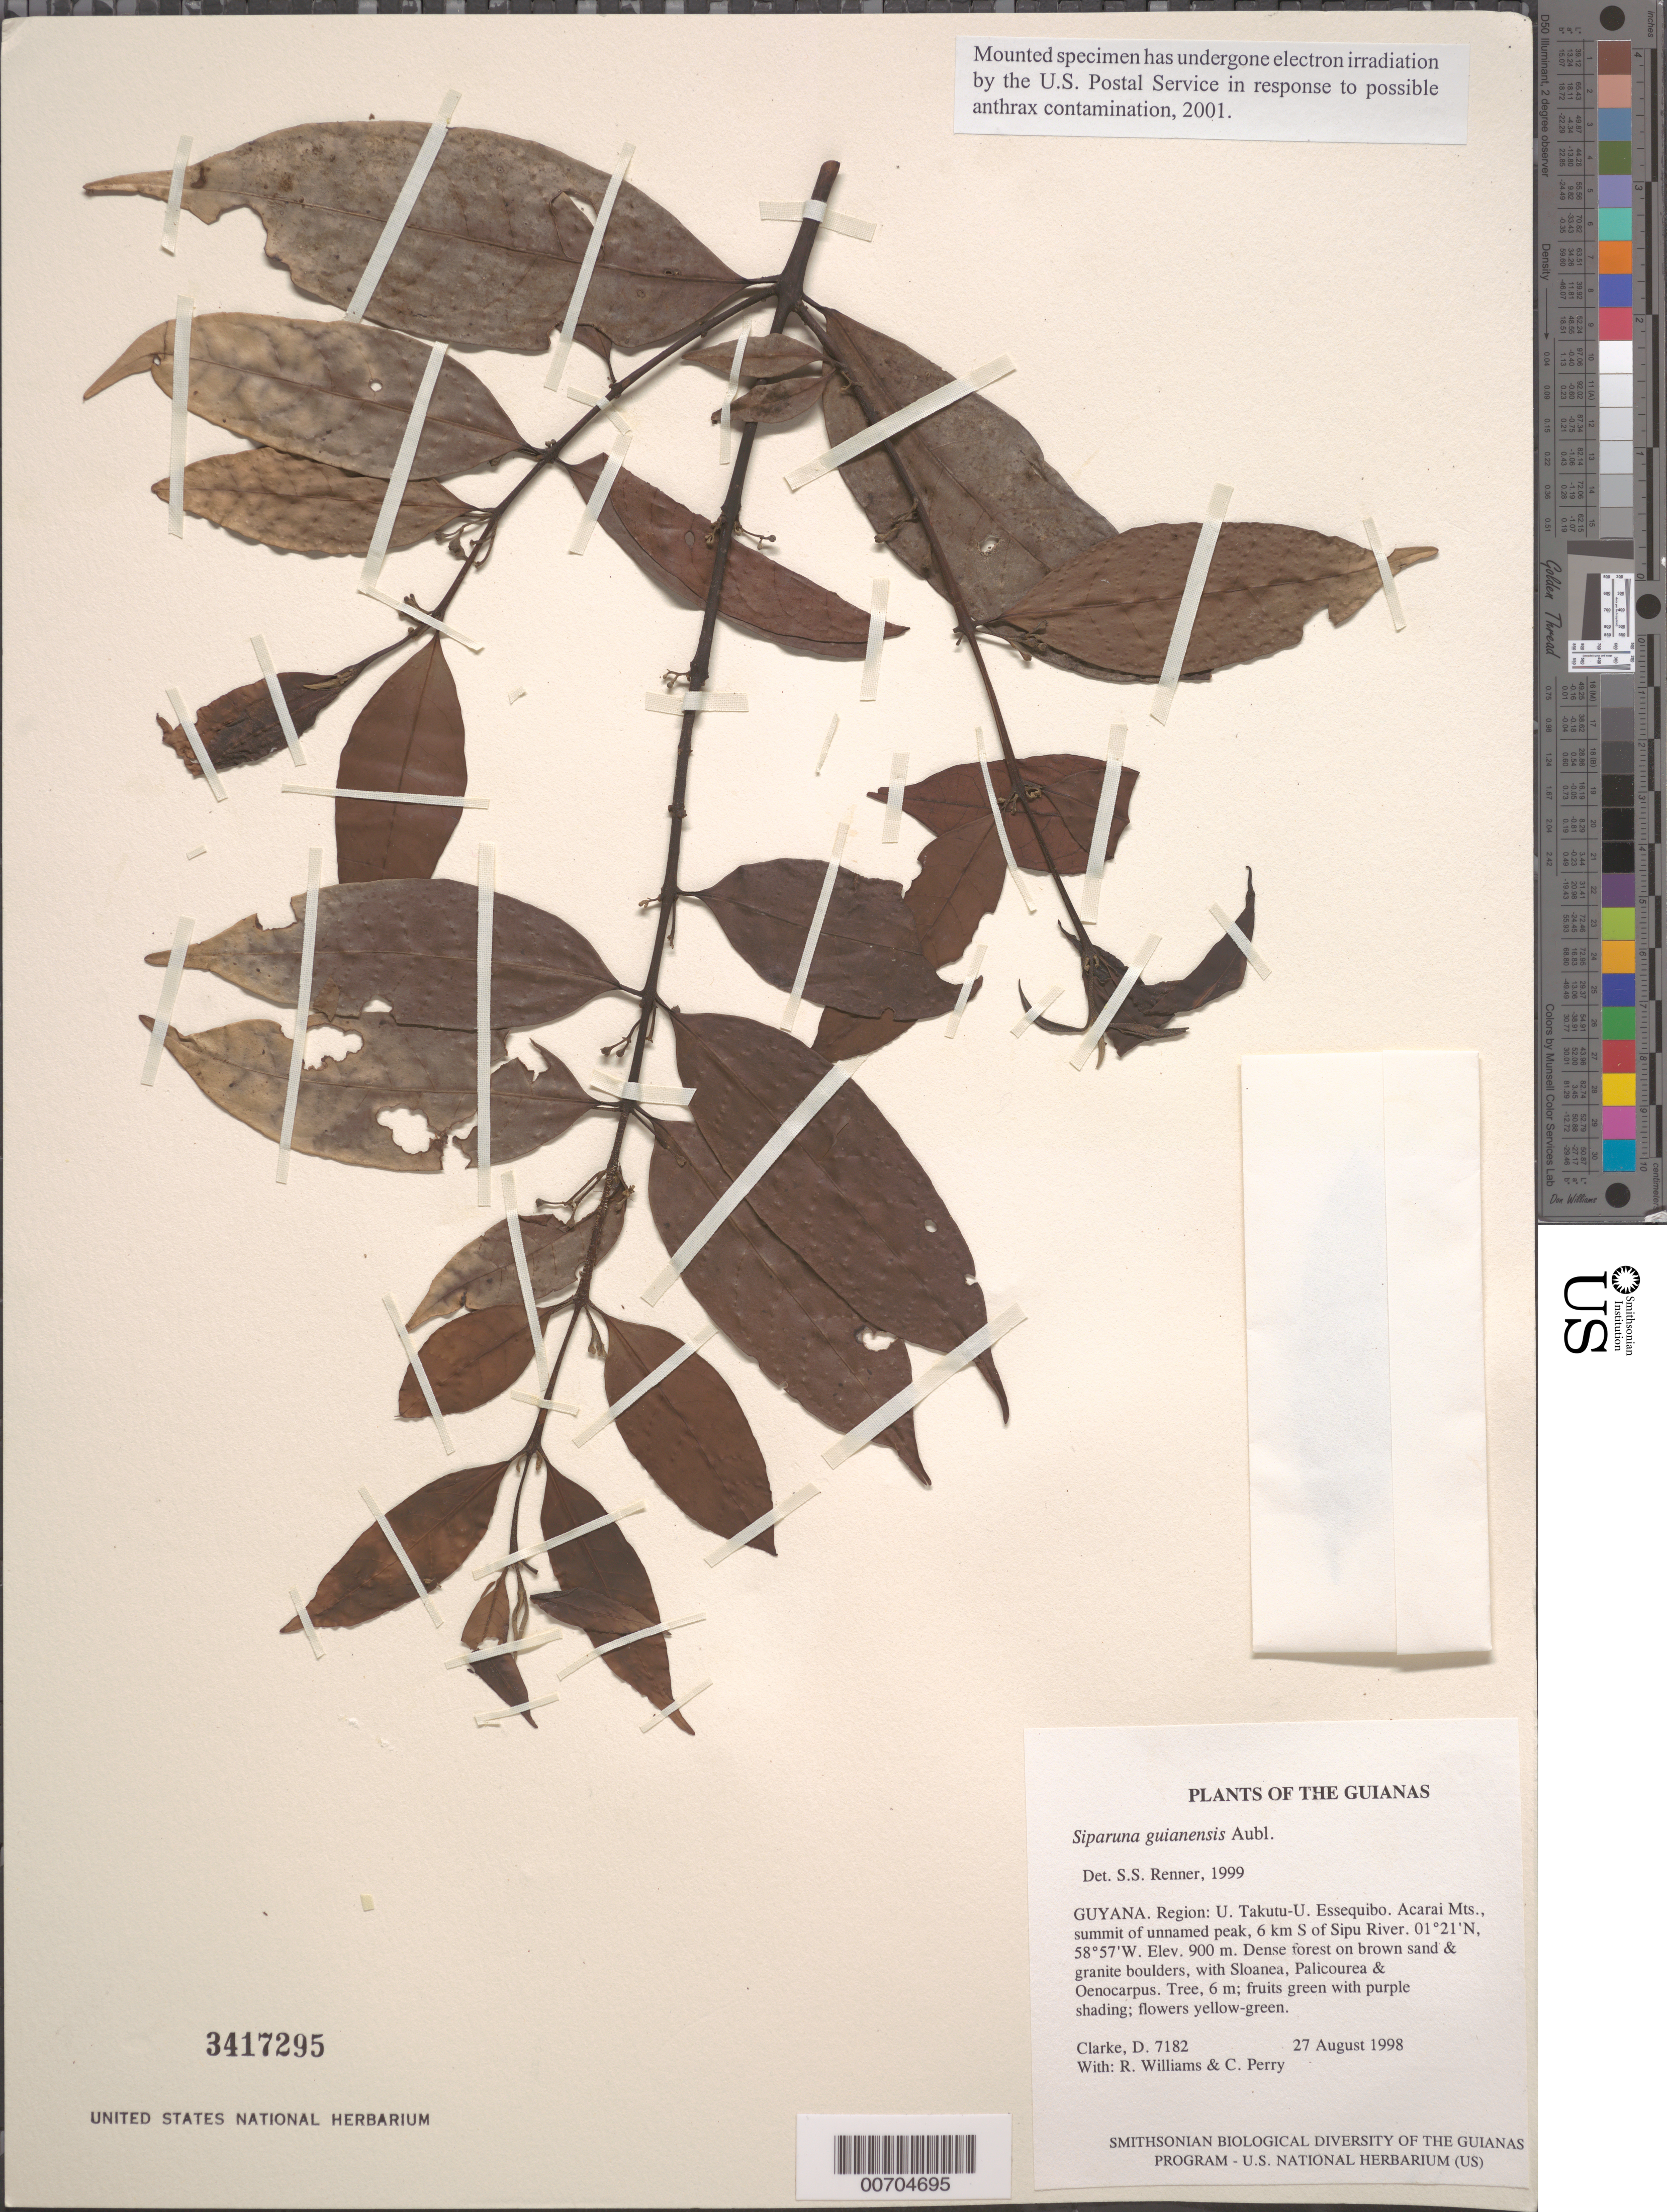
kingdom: Plantae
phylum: Tracheophyta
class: Magnoliopsida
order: Laurales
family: Siparunaceae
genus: Siparuna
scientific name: Siparuna guianensis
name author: Aubl.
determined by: Renner, S. S.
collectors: H. D. Clarke, R. Williams & C. Perry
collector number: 7182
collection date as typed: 27 August 1998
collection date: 1998-08-27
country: Guyana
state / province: U. Takutu-U. Essequibo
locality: Acarai Mts., summit of unnamed peak, 6 km S of Sipu River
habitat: Dense forest on brown sand & granite boulders, with Sloanea, Palicourea & Oenocarpus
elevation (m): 900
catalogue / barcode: US 3417295